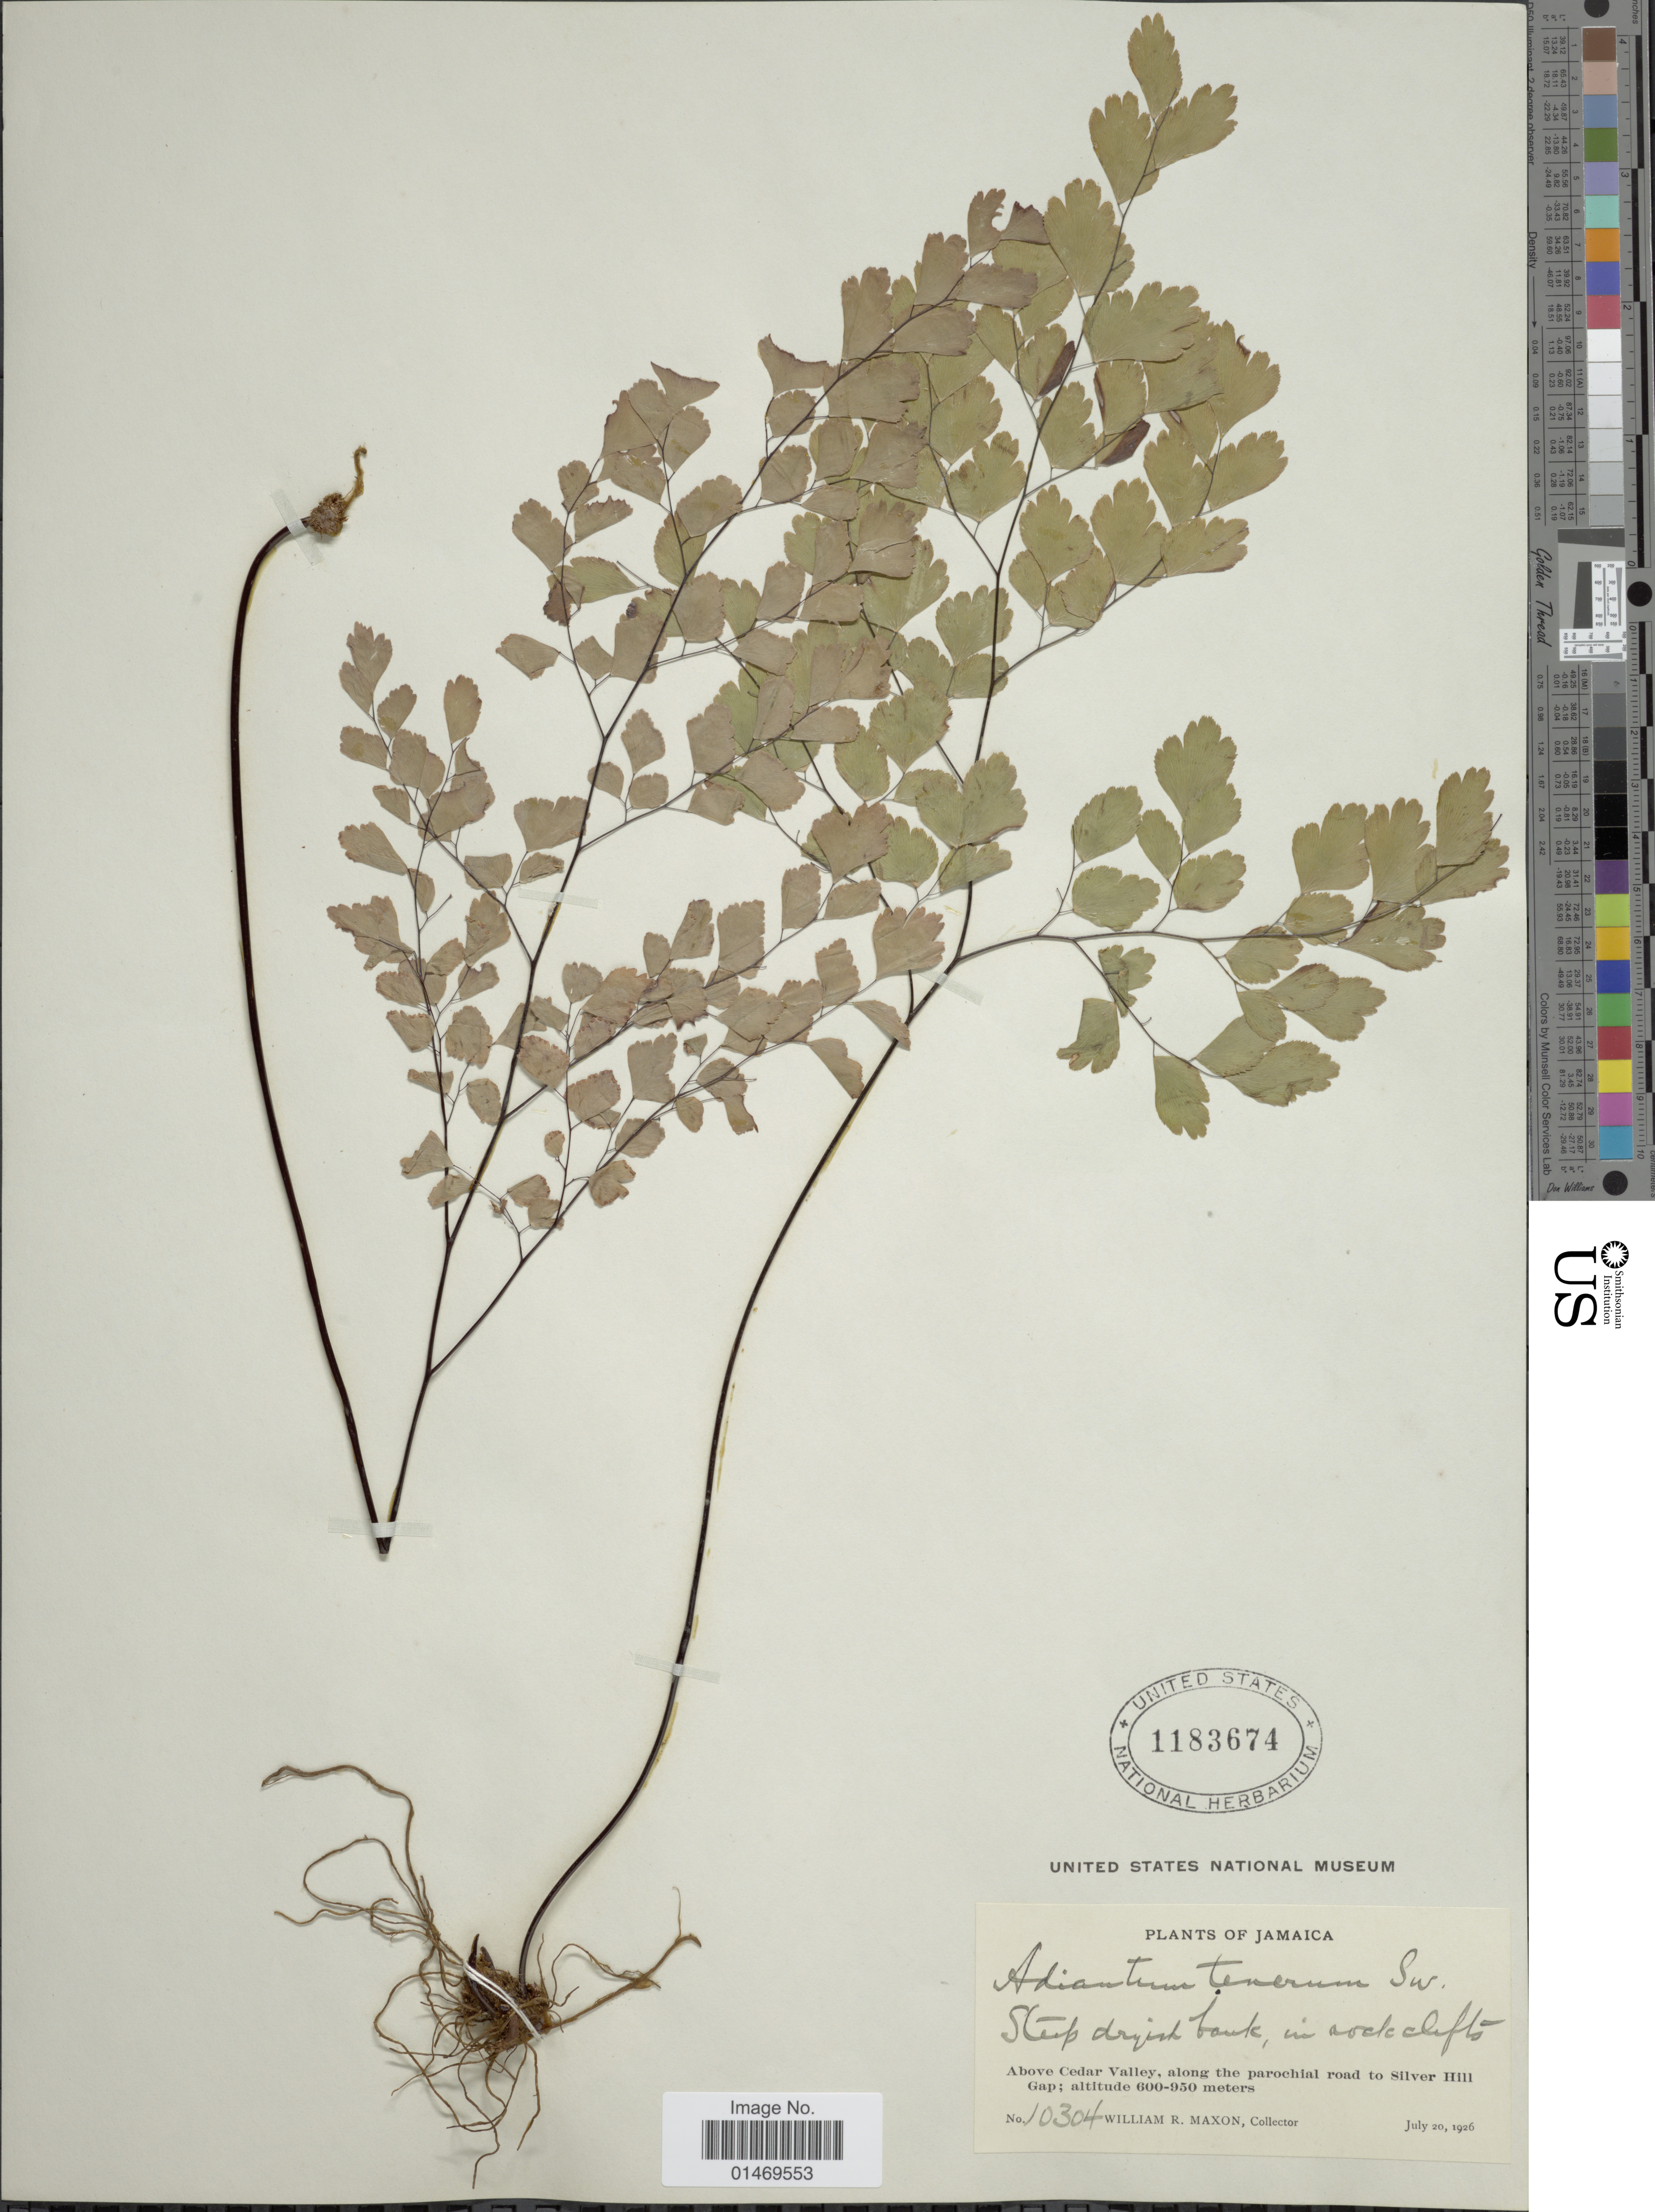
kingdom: Plantae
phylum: Tracheophyta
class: Polypodiopsida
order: Polypodiales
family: Pteridaceae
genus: Adiantum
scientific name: Adiantum tenerum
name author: Sw.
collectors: W. R. Maxon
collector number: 10304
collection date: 1926-07-20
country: Jamaica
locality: Above Cedar Valley, along the parochial road to Silver Hill Gap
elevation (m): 600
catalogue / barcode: US 1183674